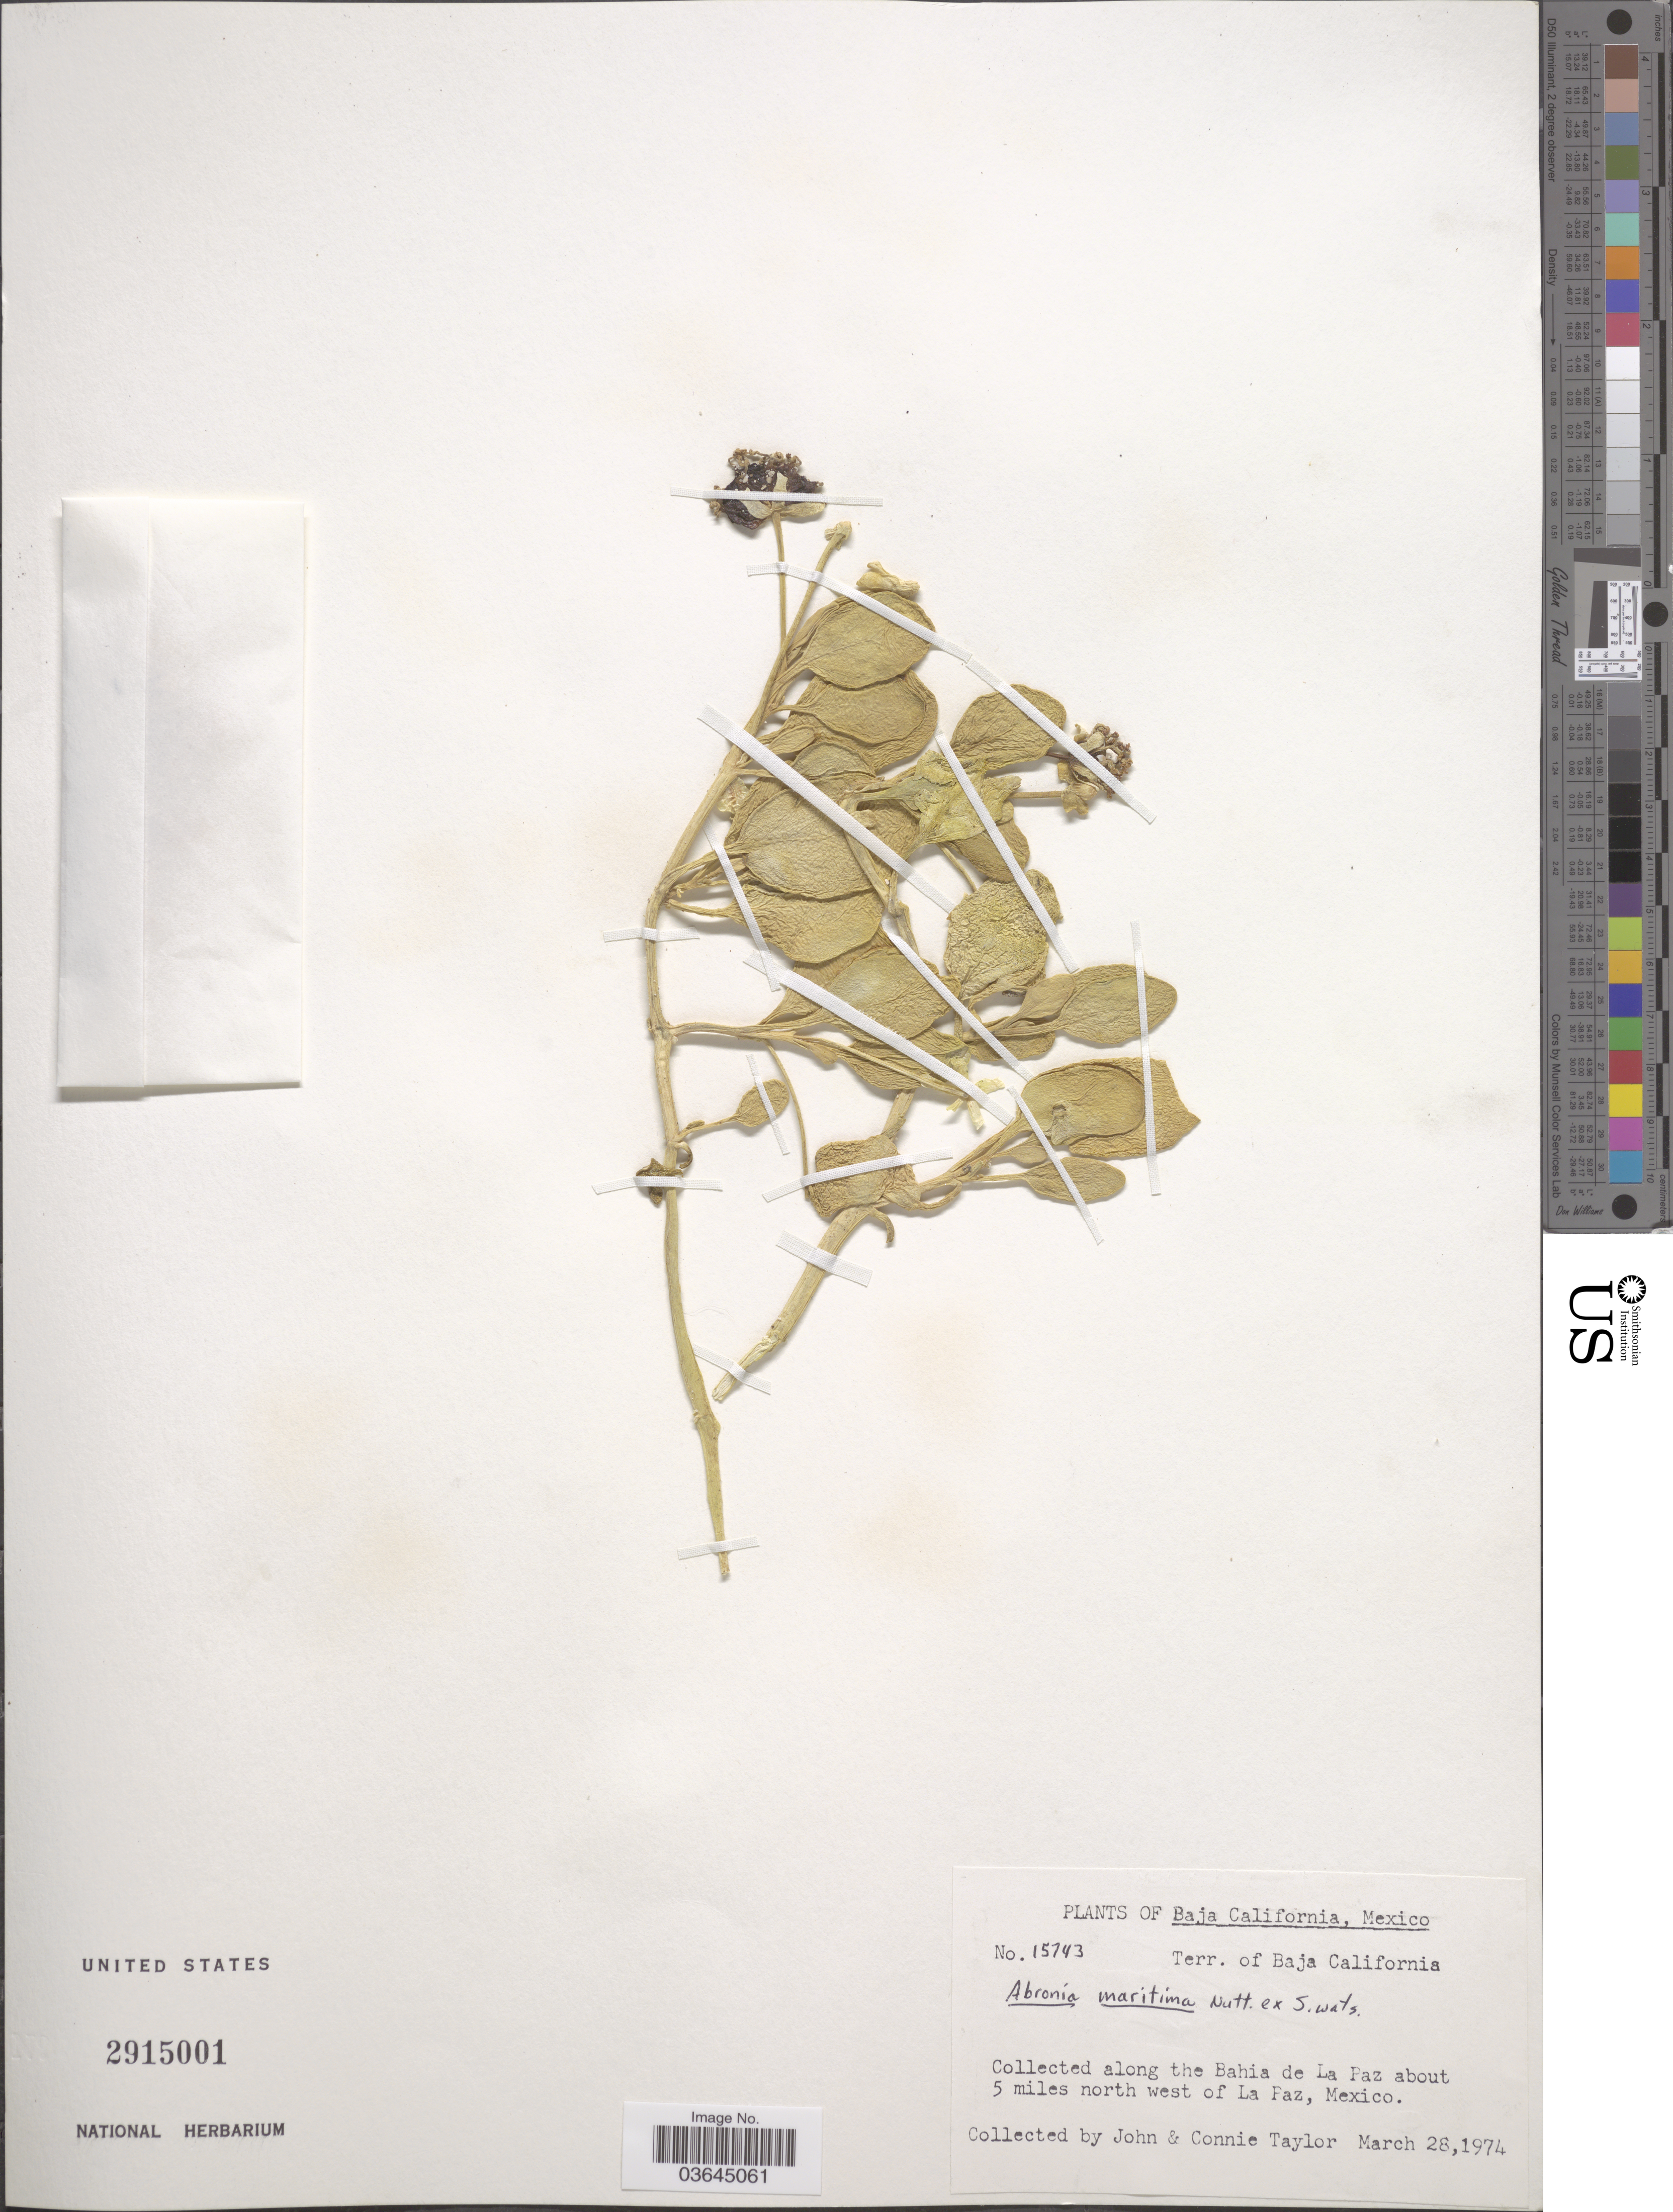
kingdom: Plantae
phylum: Tracheophyta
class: Magnoliopsida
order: Caryophyllales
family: Nyctaginaceae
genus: Abronia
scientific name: Abronia maritima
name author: Nutt. ex S. Watson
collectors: J. Taylor & C. Taylor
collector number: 15743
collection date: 1974-03-28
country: Mexico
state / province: Baja California Sur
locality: Terr. of Baja California. Along the Bahia de La Paz about 5 miles north west of La Paz.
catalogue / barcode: US 2915001